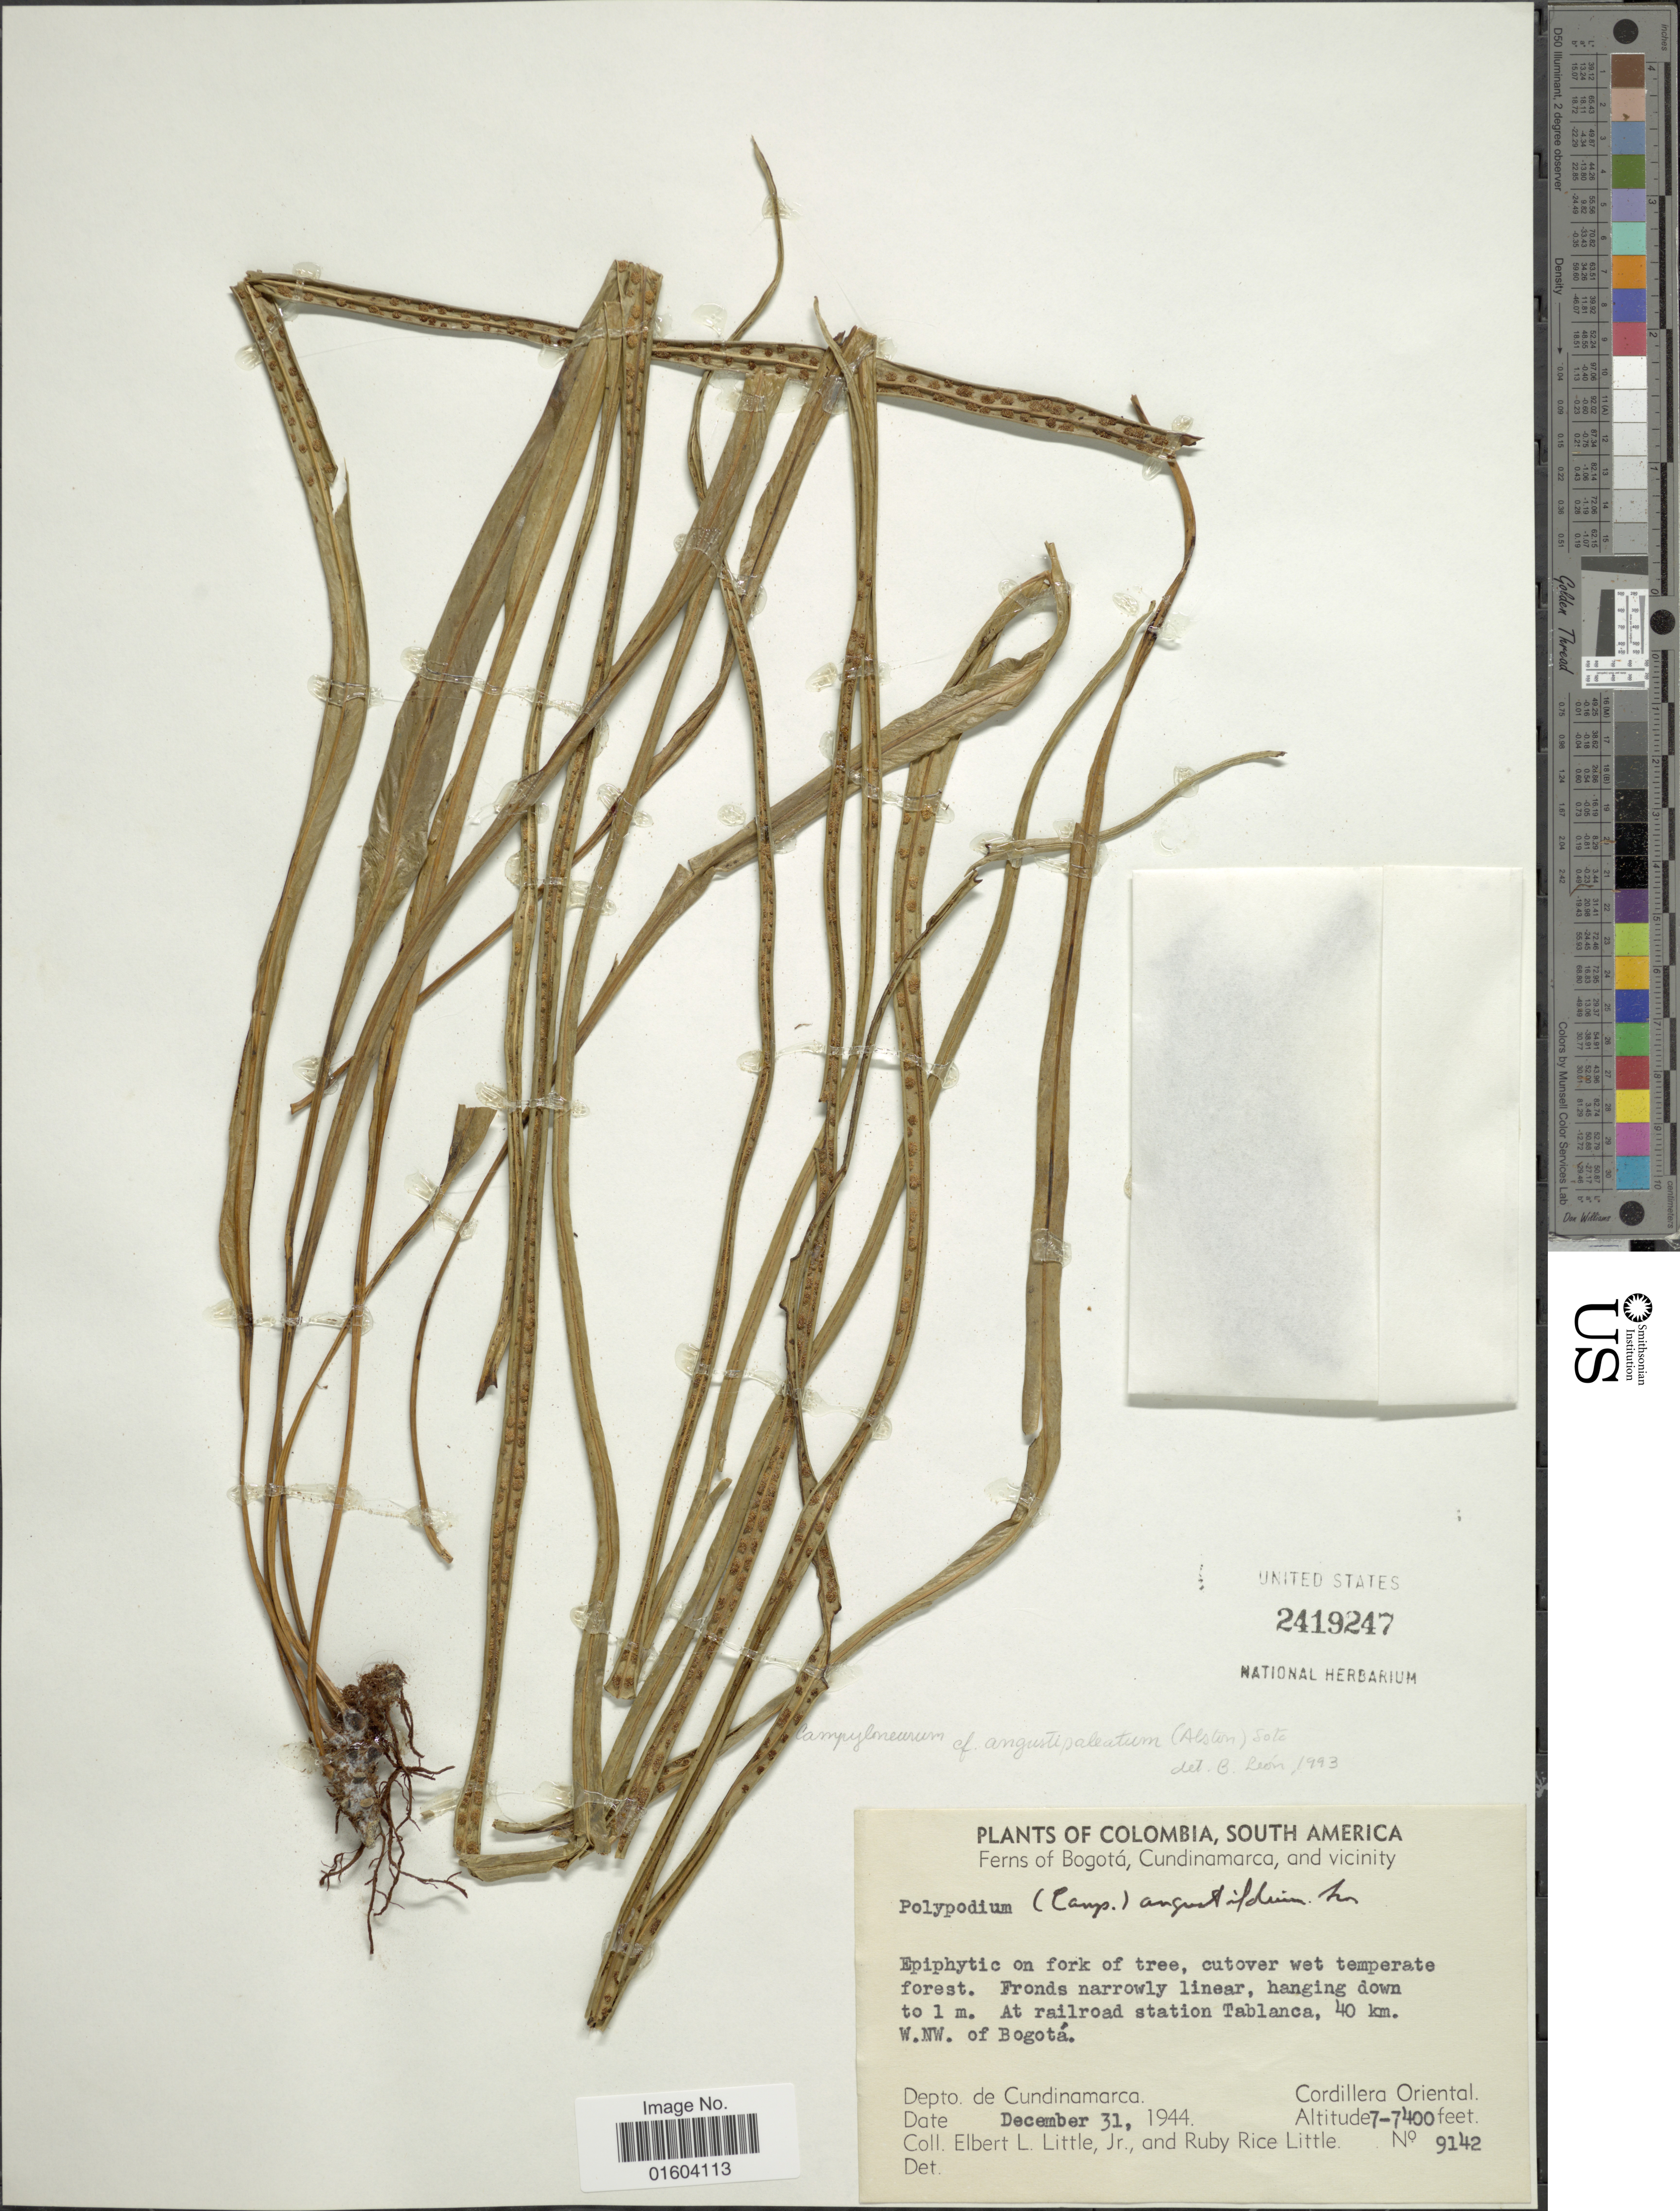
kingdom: Plantae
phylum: Tracheophyta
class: Polypodiopsida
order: Polypodiales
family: Polypodiaceae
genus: Campyloneurum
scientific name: Campyloneurum angustipaleatum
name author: (Alston) Lellinger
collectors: E. L. Little & R. R. Little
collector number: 9142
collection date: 1944-12-31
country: Colombia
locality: Colombia, South America. 40 km. W. NW. of Bogoto. Depto. de Cundinamarca, Cordillera Oriental.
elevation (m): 2134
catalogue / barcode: US 2419247